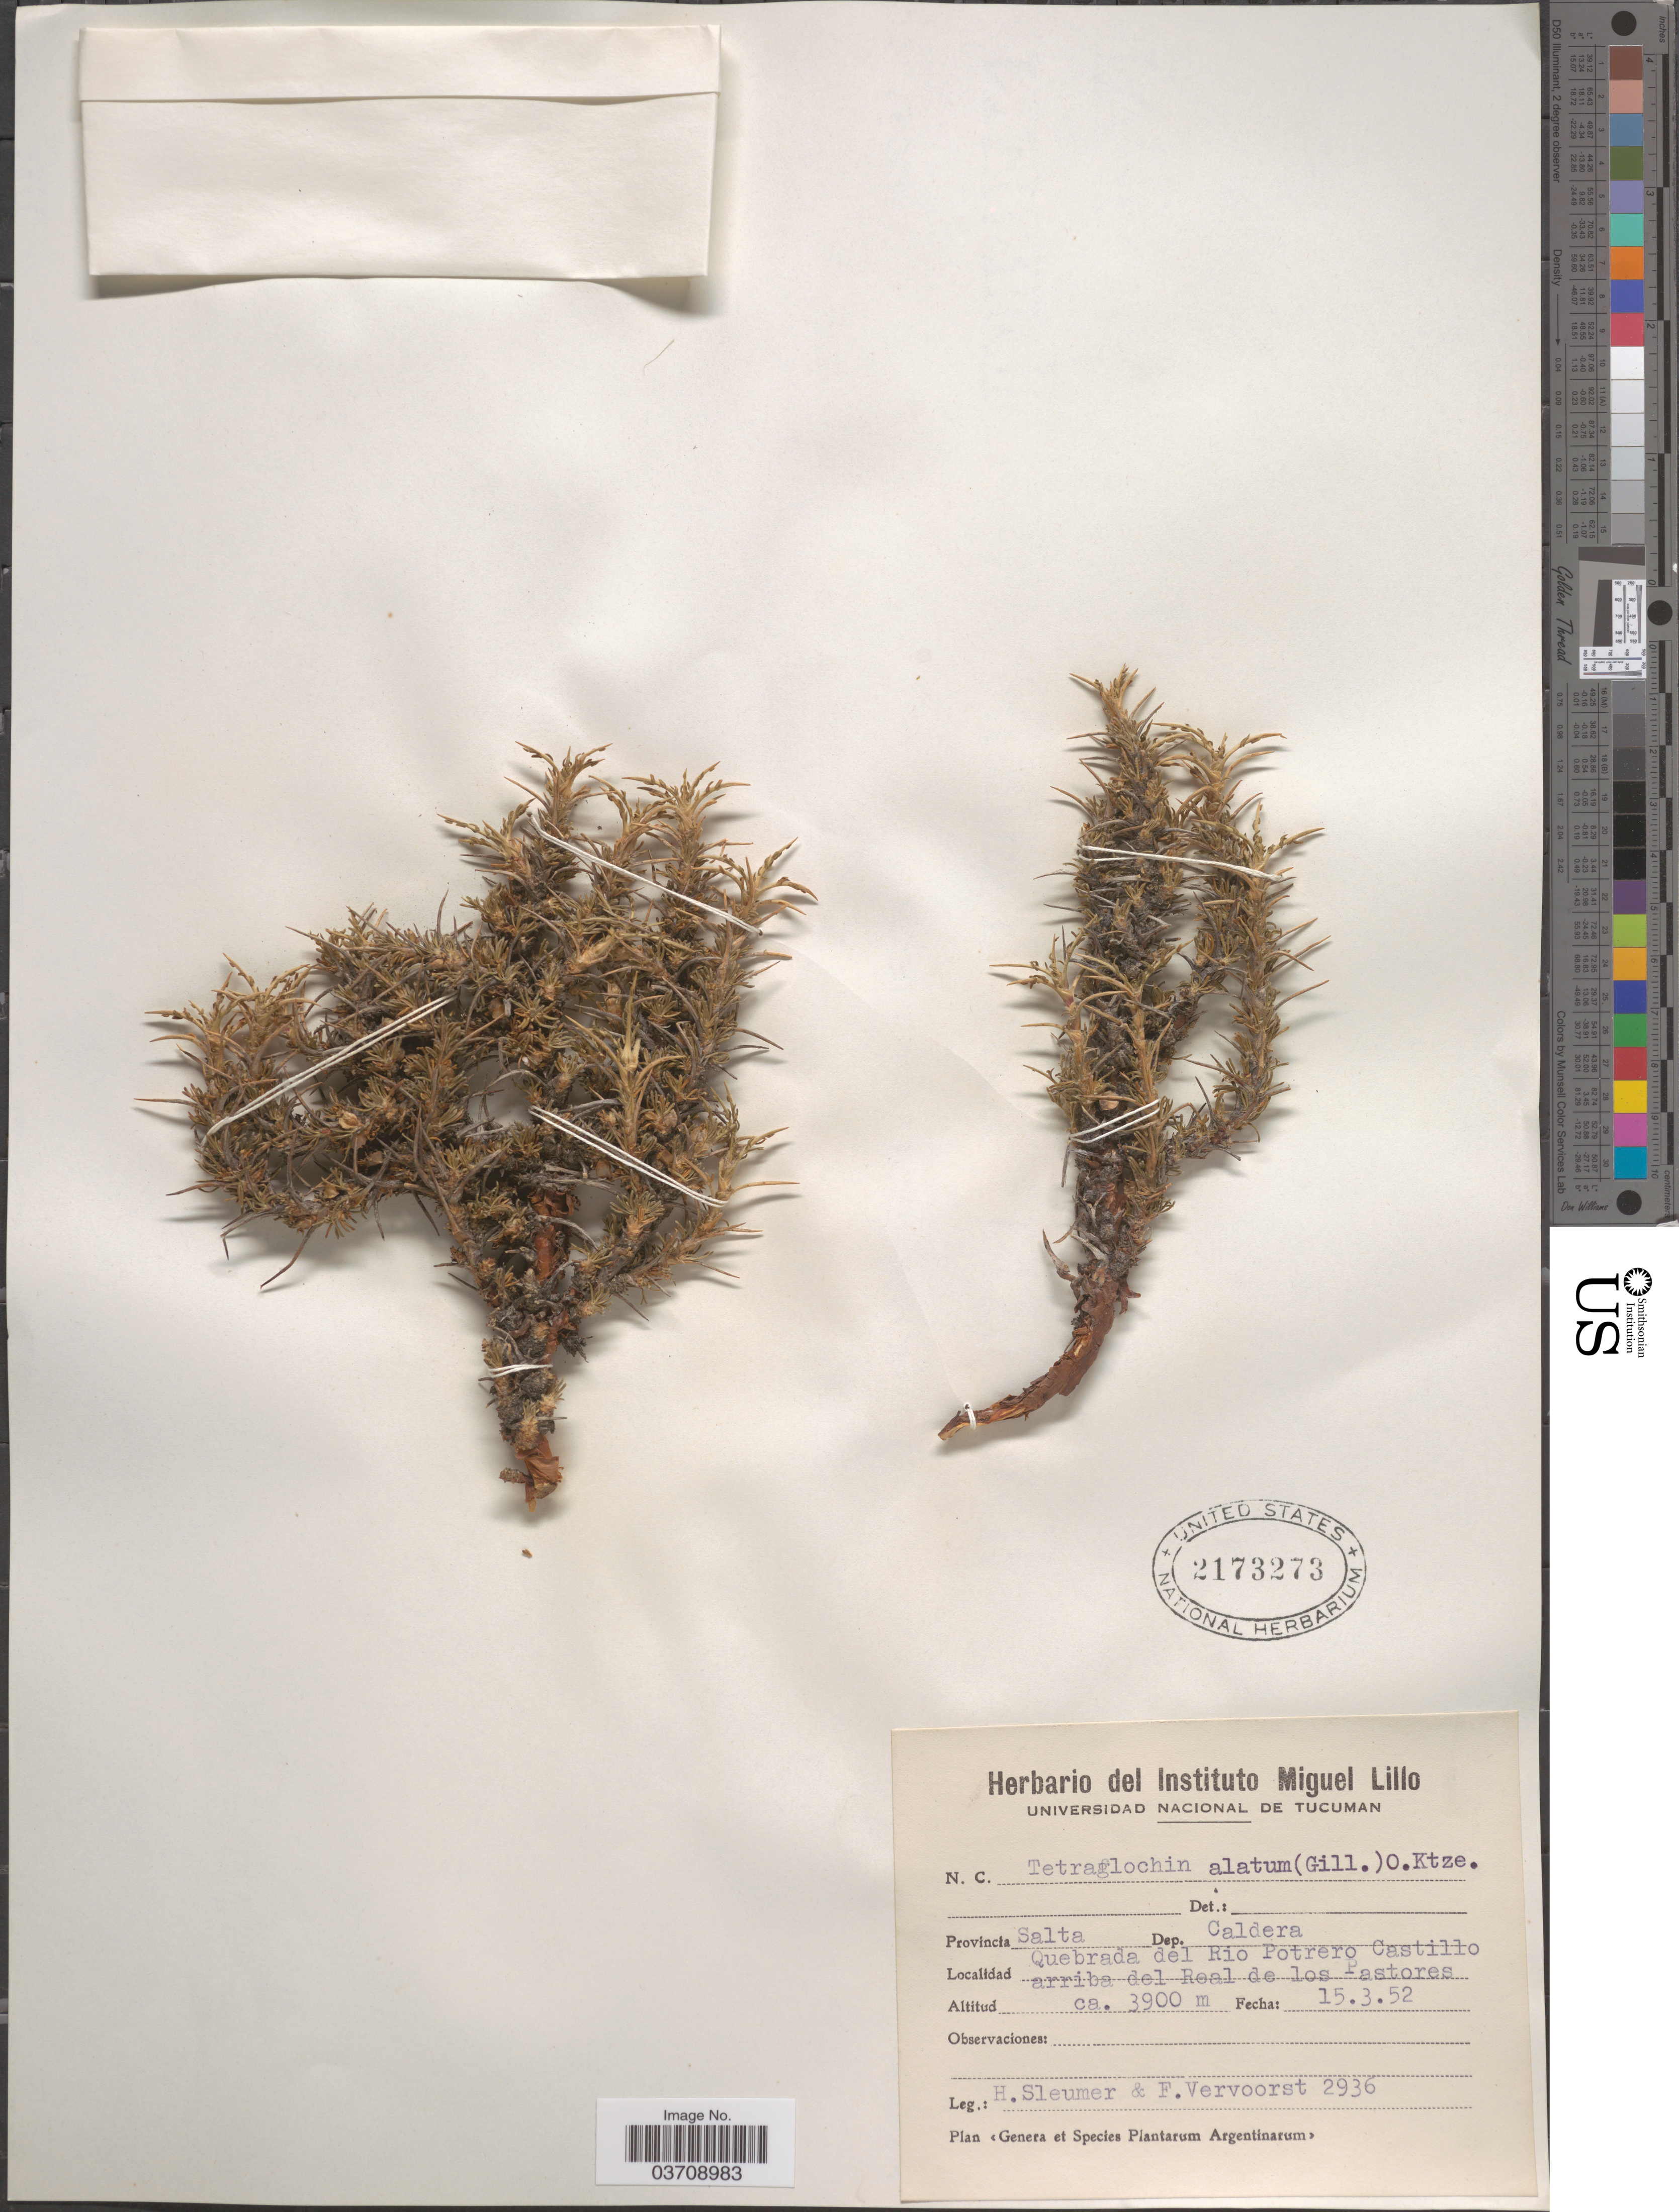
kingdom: Plantae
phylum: Tracheophyta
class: Magnoliopsida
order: Rosales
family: Rosaceae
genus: Tetraglochin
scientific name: Tetraglochin alatum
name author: (Gillies ex Hook. & Arn.) Kuntze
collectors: H. O. Sleumer & F. Vervoorst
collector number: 2936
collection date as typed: Transcribed d/m/y: 15/3/52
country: Argentina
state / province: Salta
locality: Dep. Caldera. Quebrada del Rio Potrero Castillo arriba del Real de los Pastores.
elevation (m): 3900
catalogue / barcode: US 2173273